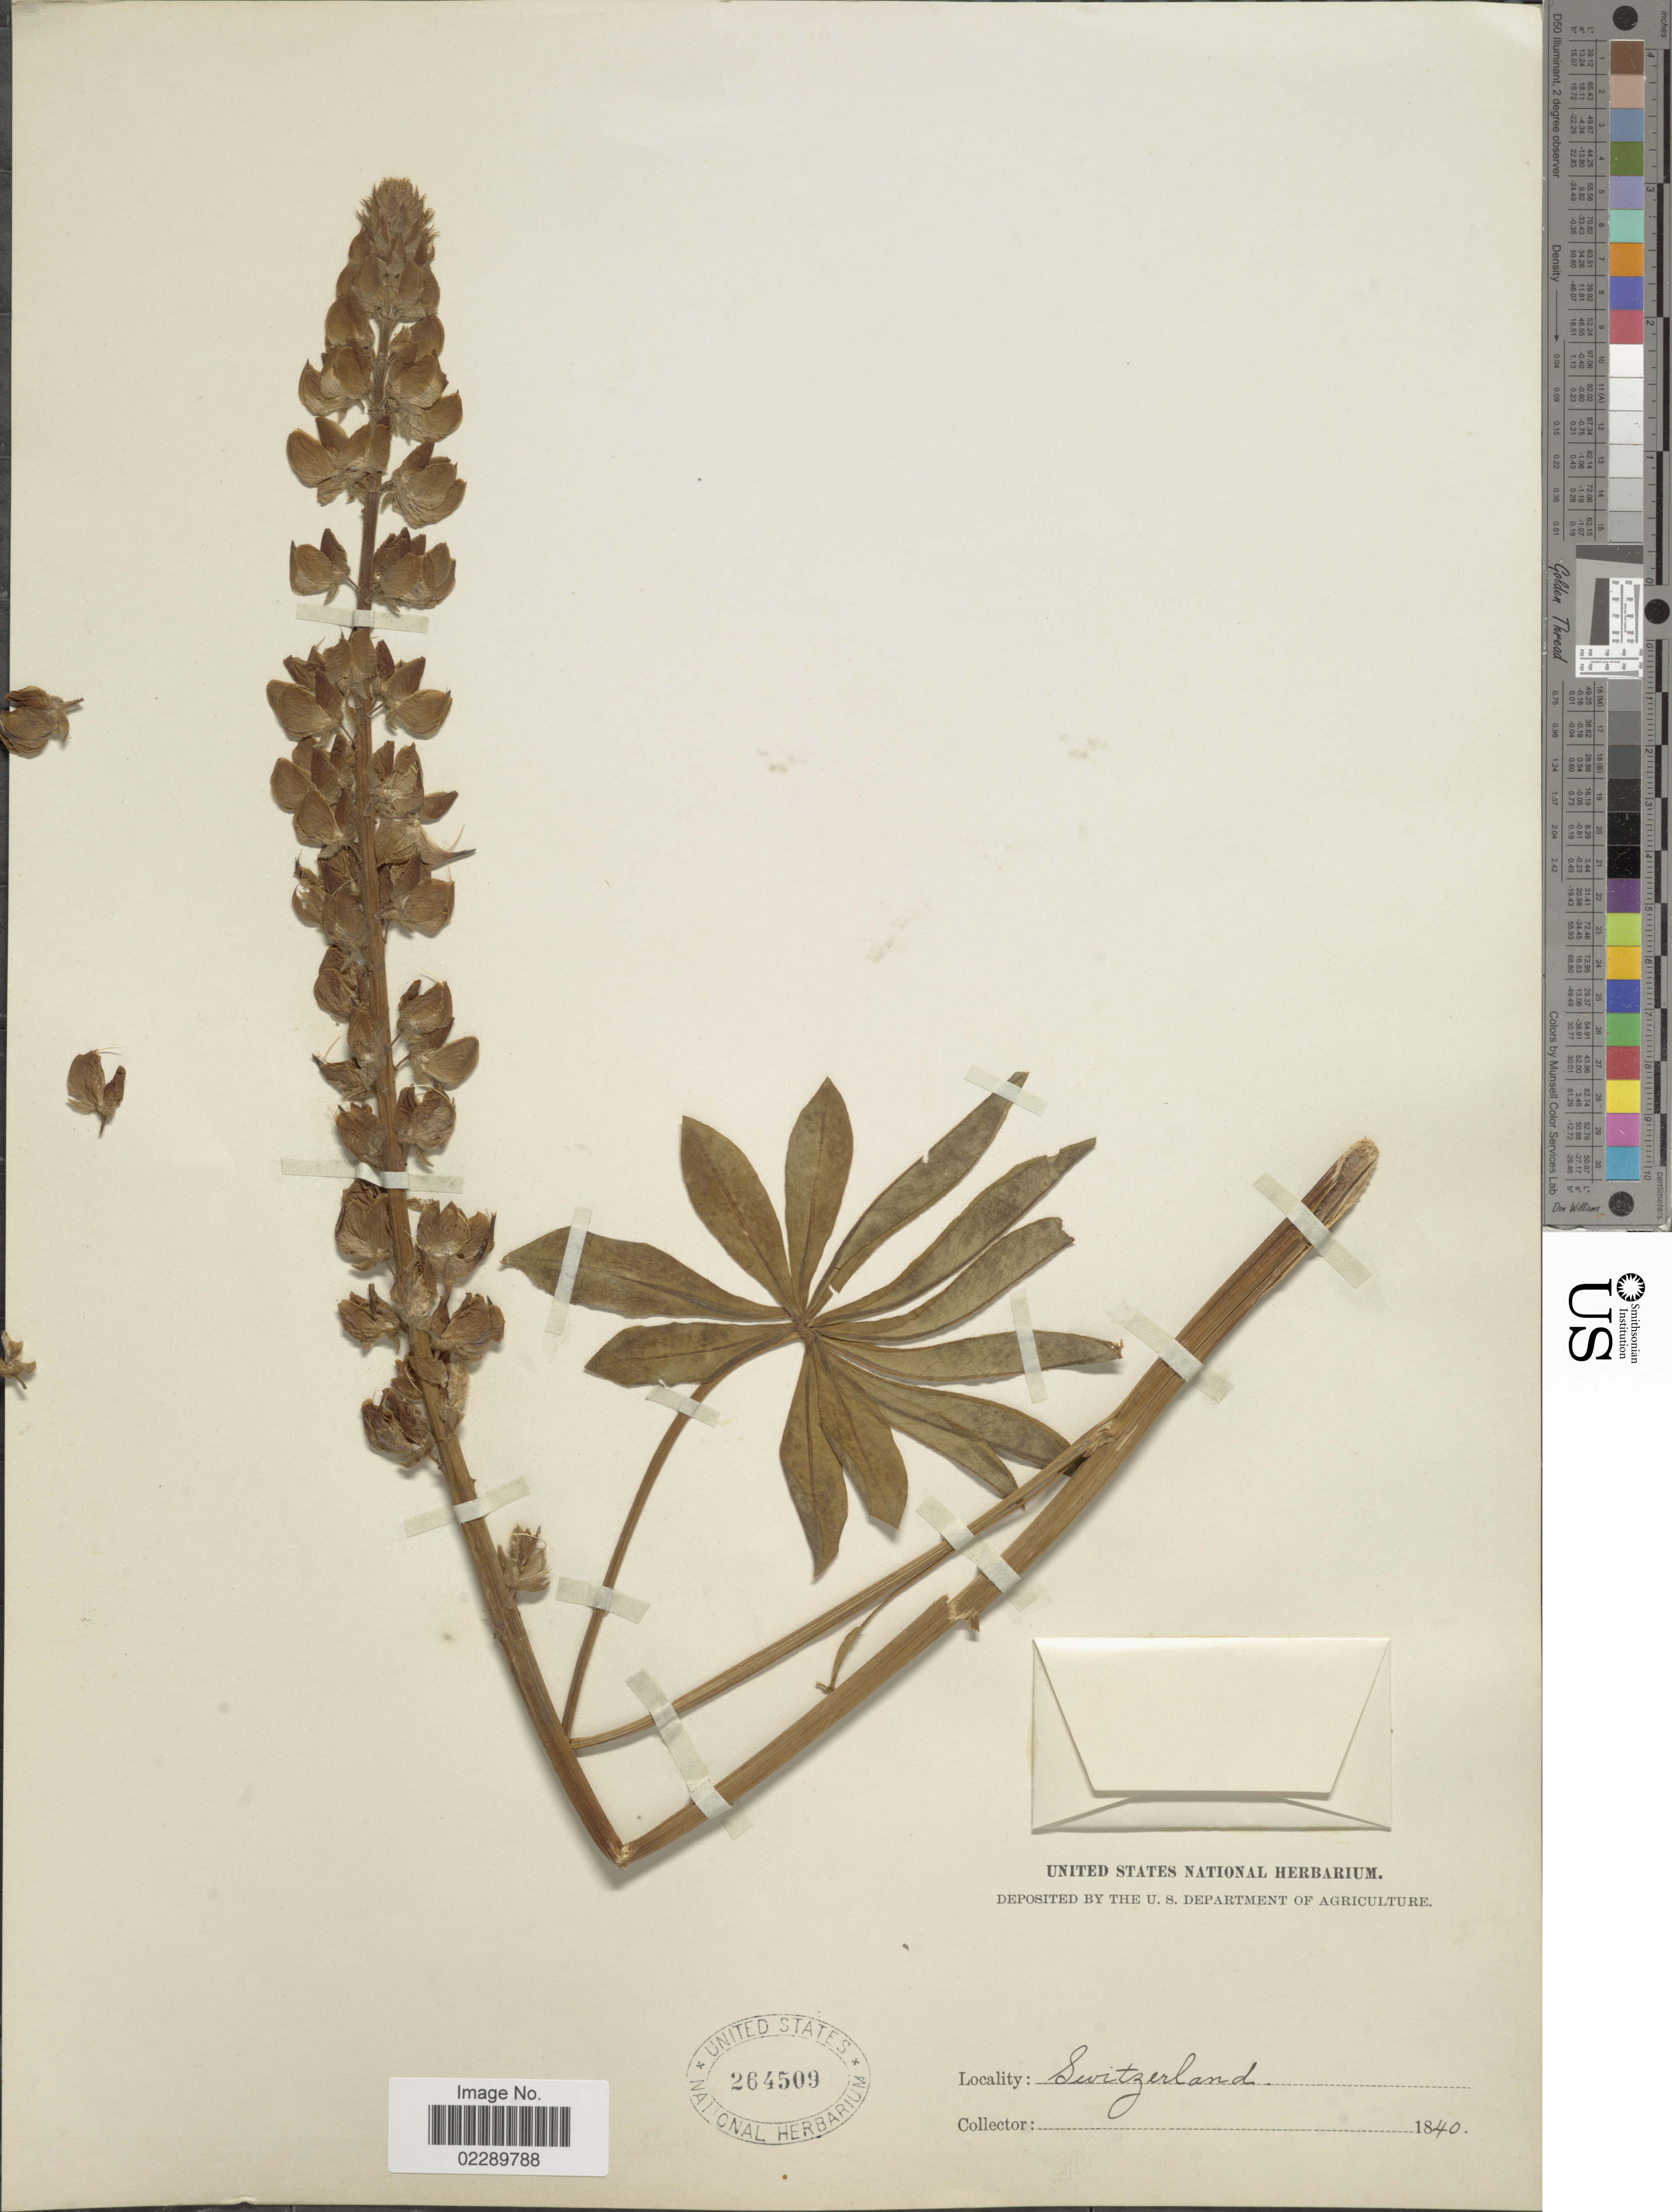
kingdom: Plantae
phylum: Tracheophyta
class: Magnoliopsida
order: Fabales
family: Fabaceae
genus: Lupinus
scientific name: Lupinus polyphyllus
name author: Lindl.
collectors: U.S. National Herbarium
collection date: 1840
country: Switzerland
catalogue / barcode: US 264509